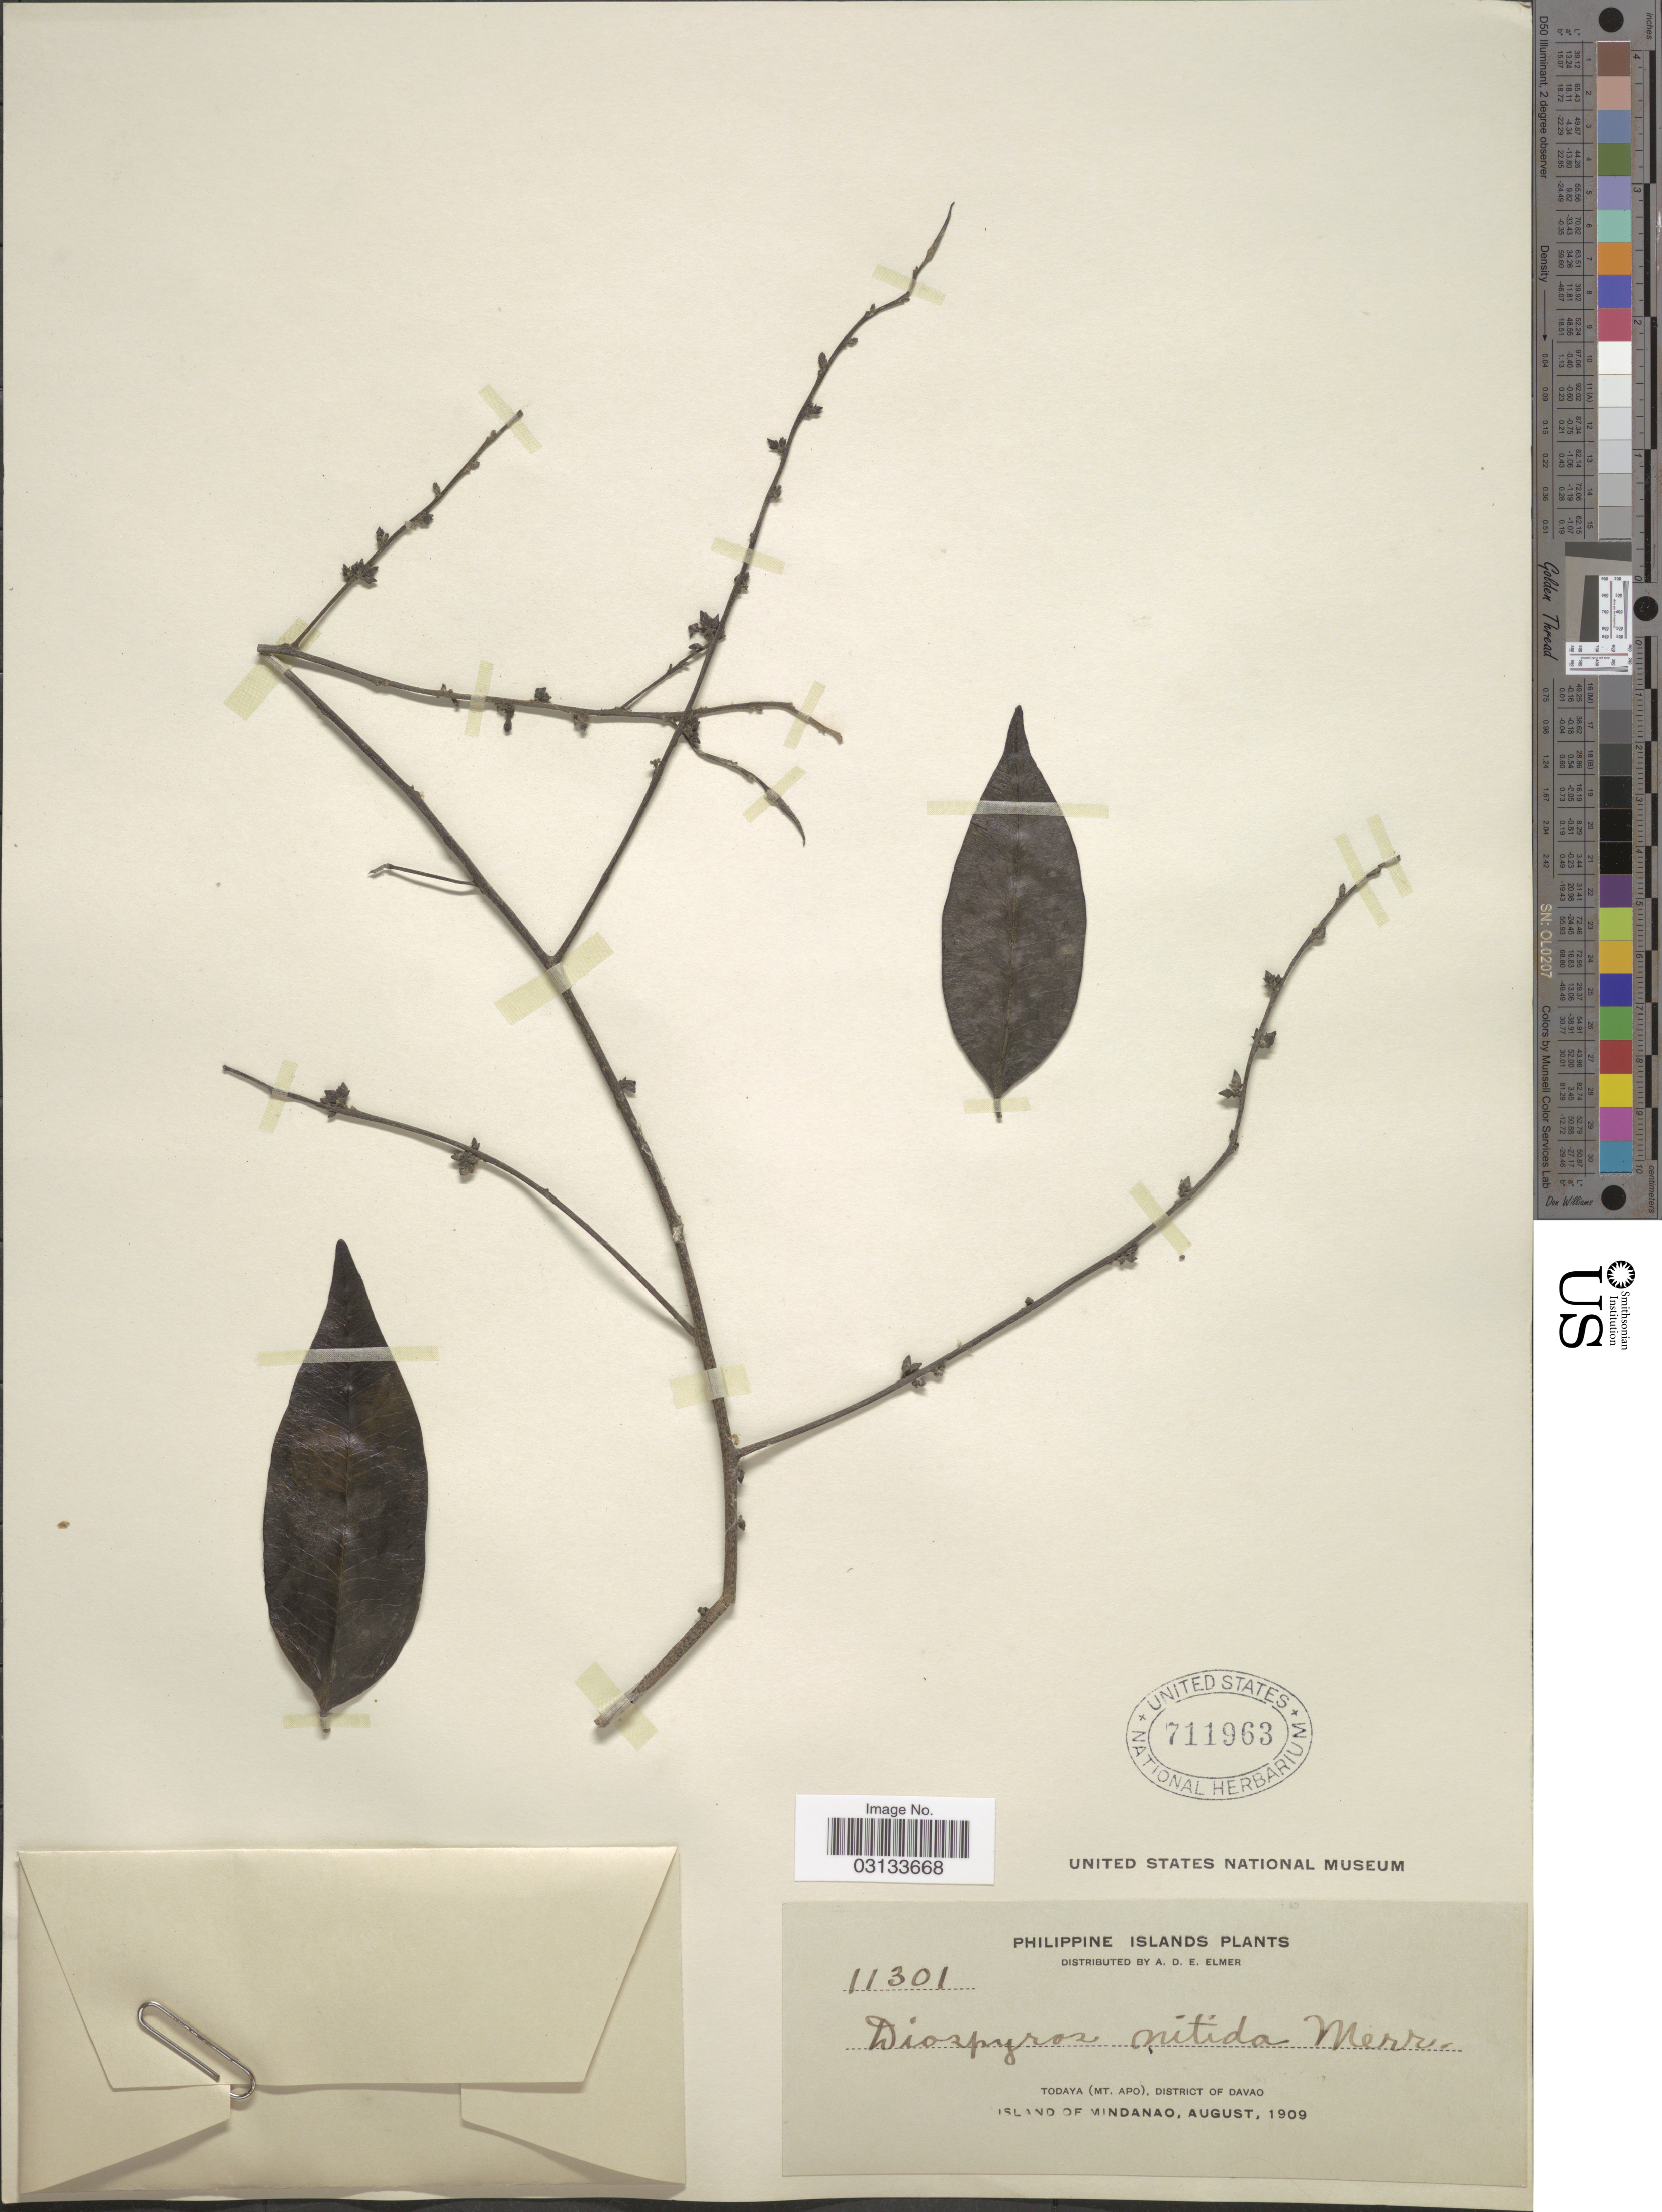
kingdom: Plantae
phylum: Tracheophyta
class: Magnoliopsida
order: Ericales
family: Ebenaceae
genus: Diospyros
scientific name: Diospyros nitida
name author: Merr.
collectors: A. D. E. Elmer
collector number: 11301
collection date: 1909-08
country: Philippines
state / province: Davao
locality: Philippine Islands. Todaya (Mt. Apo), District of Davao. Island of Mindanao.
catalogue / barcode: US 711963